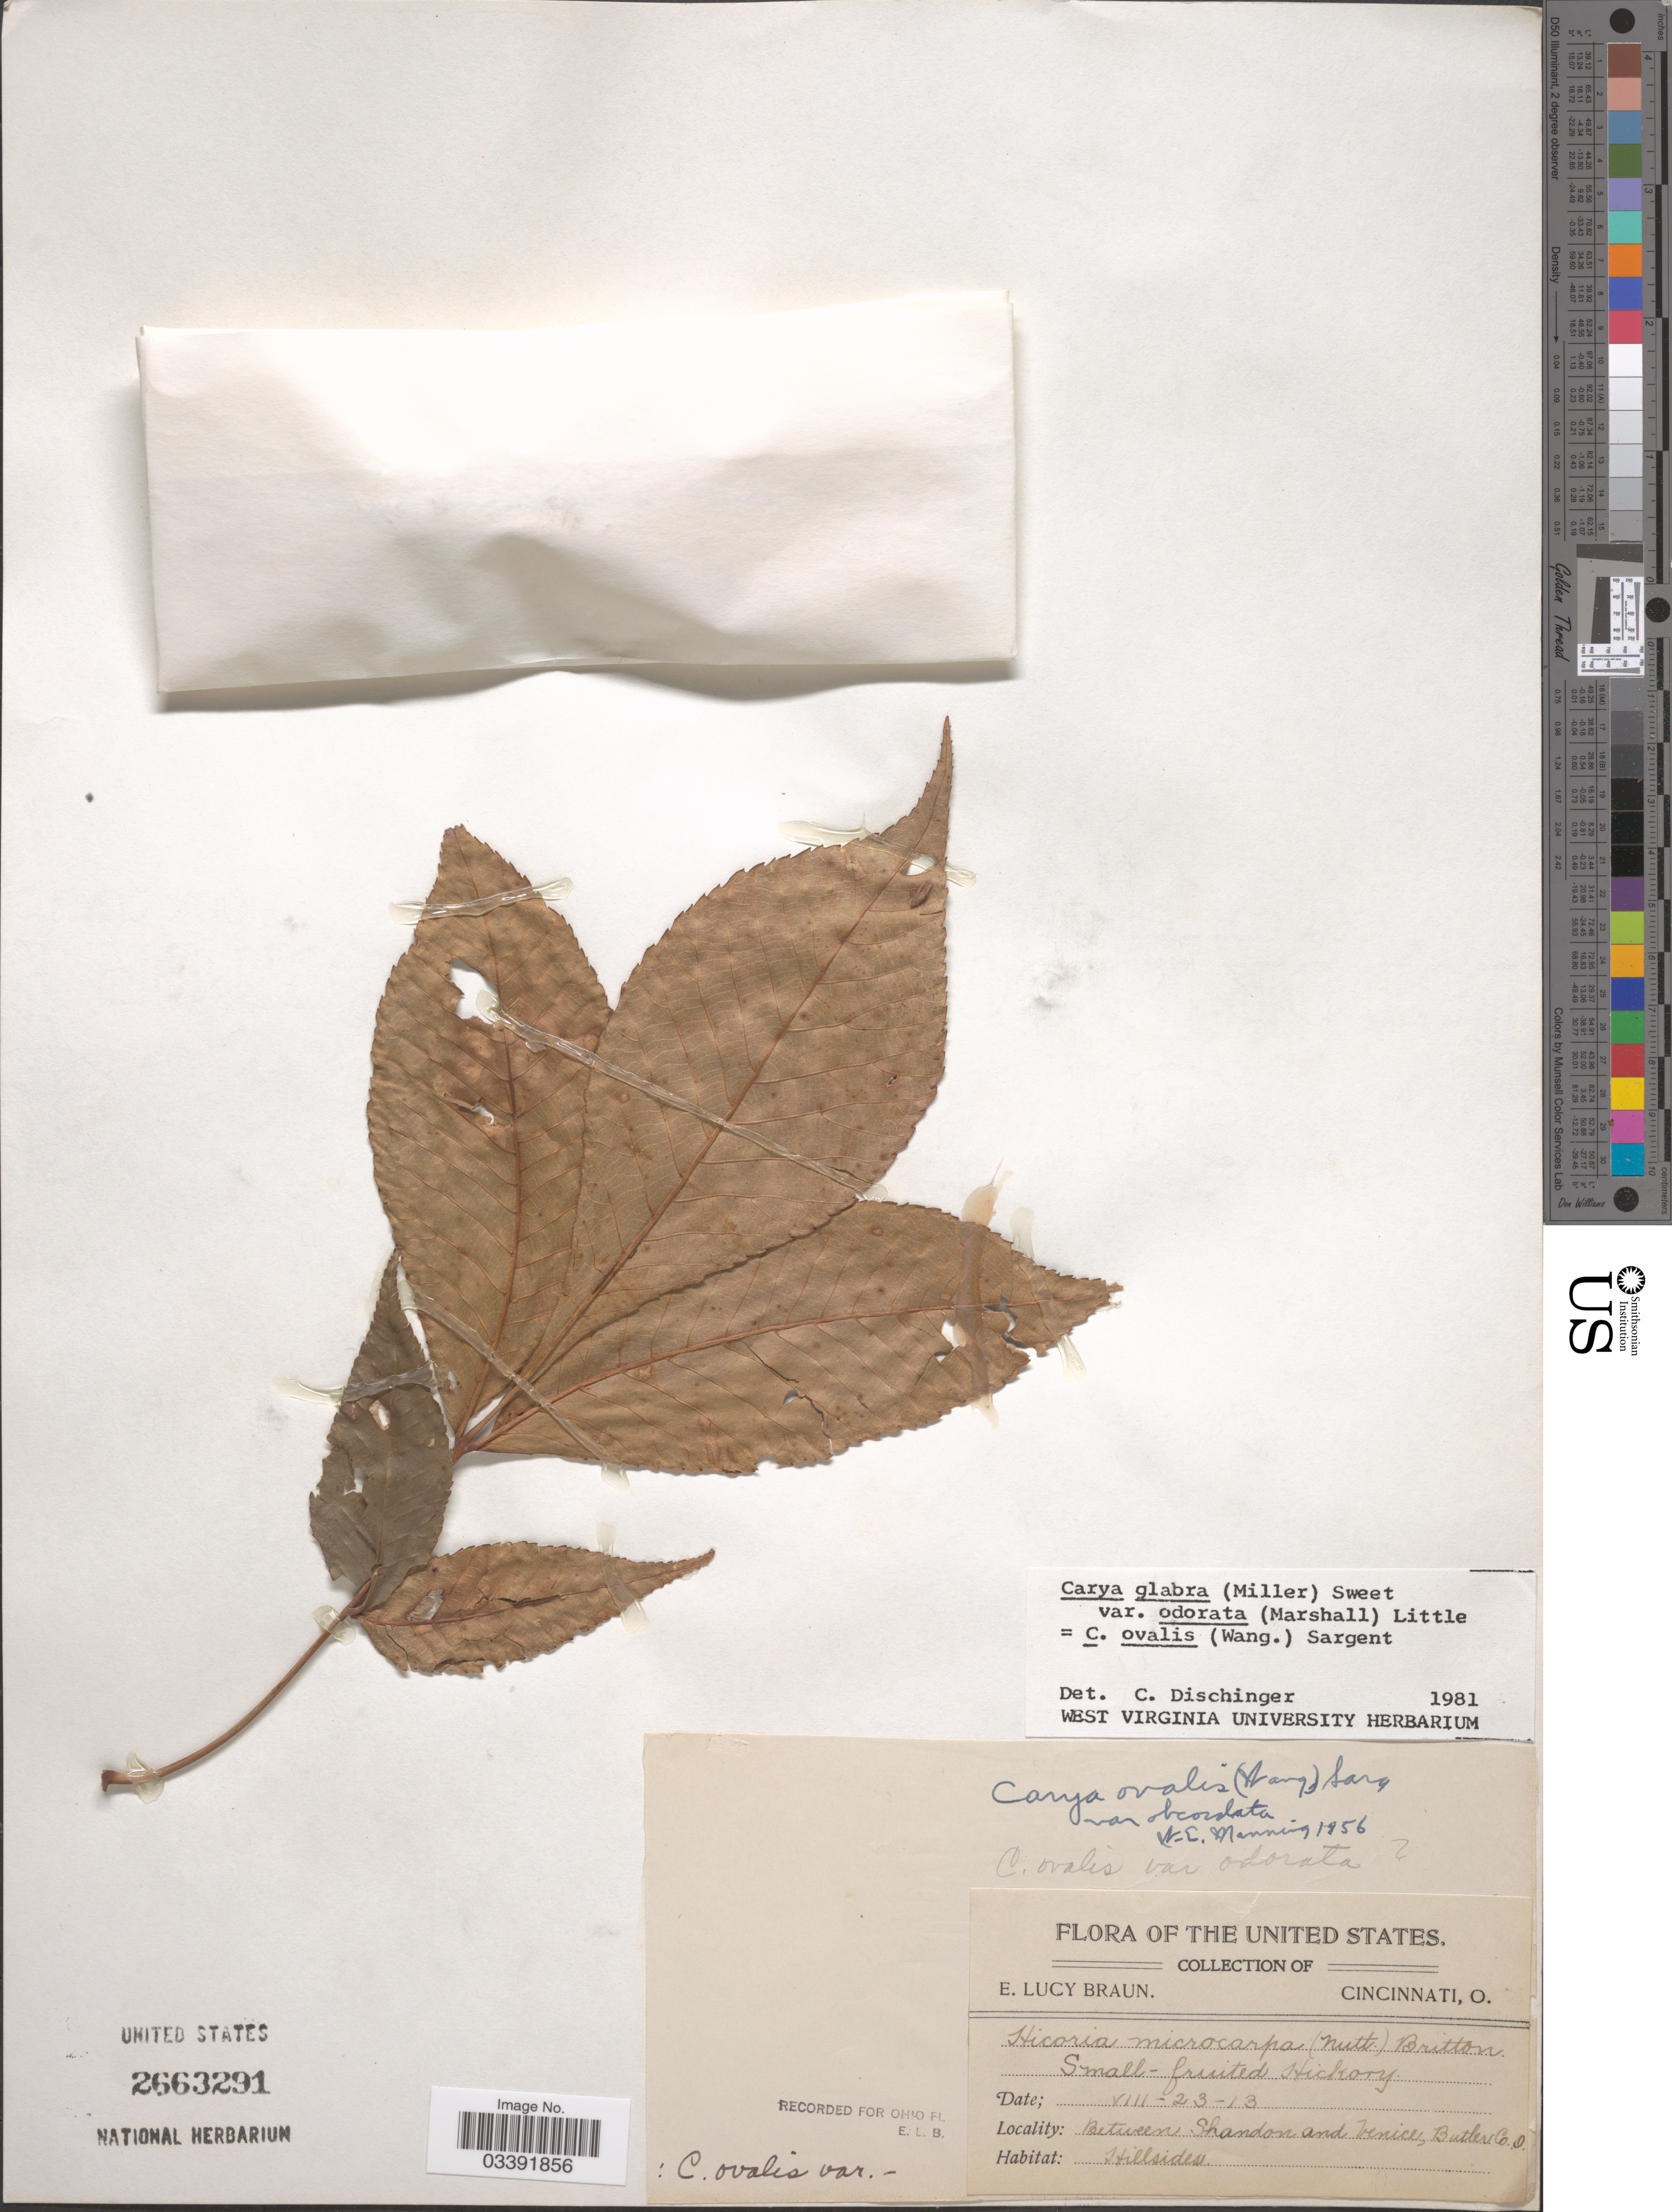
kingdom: Plantae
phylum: Tracheophyta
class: Magnoliopsida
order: Fagales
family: Juglandaceae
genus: Carya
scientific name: Carya glabra var. odorata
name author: (Marshall) Little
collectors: E. L. Braun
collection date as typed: Transcribed d/m/y: 23/8/13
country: United States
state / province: Ohio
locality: Between Shandon and Venice, Butler Co.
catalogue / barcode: US 2663291